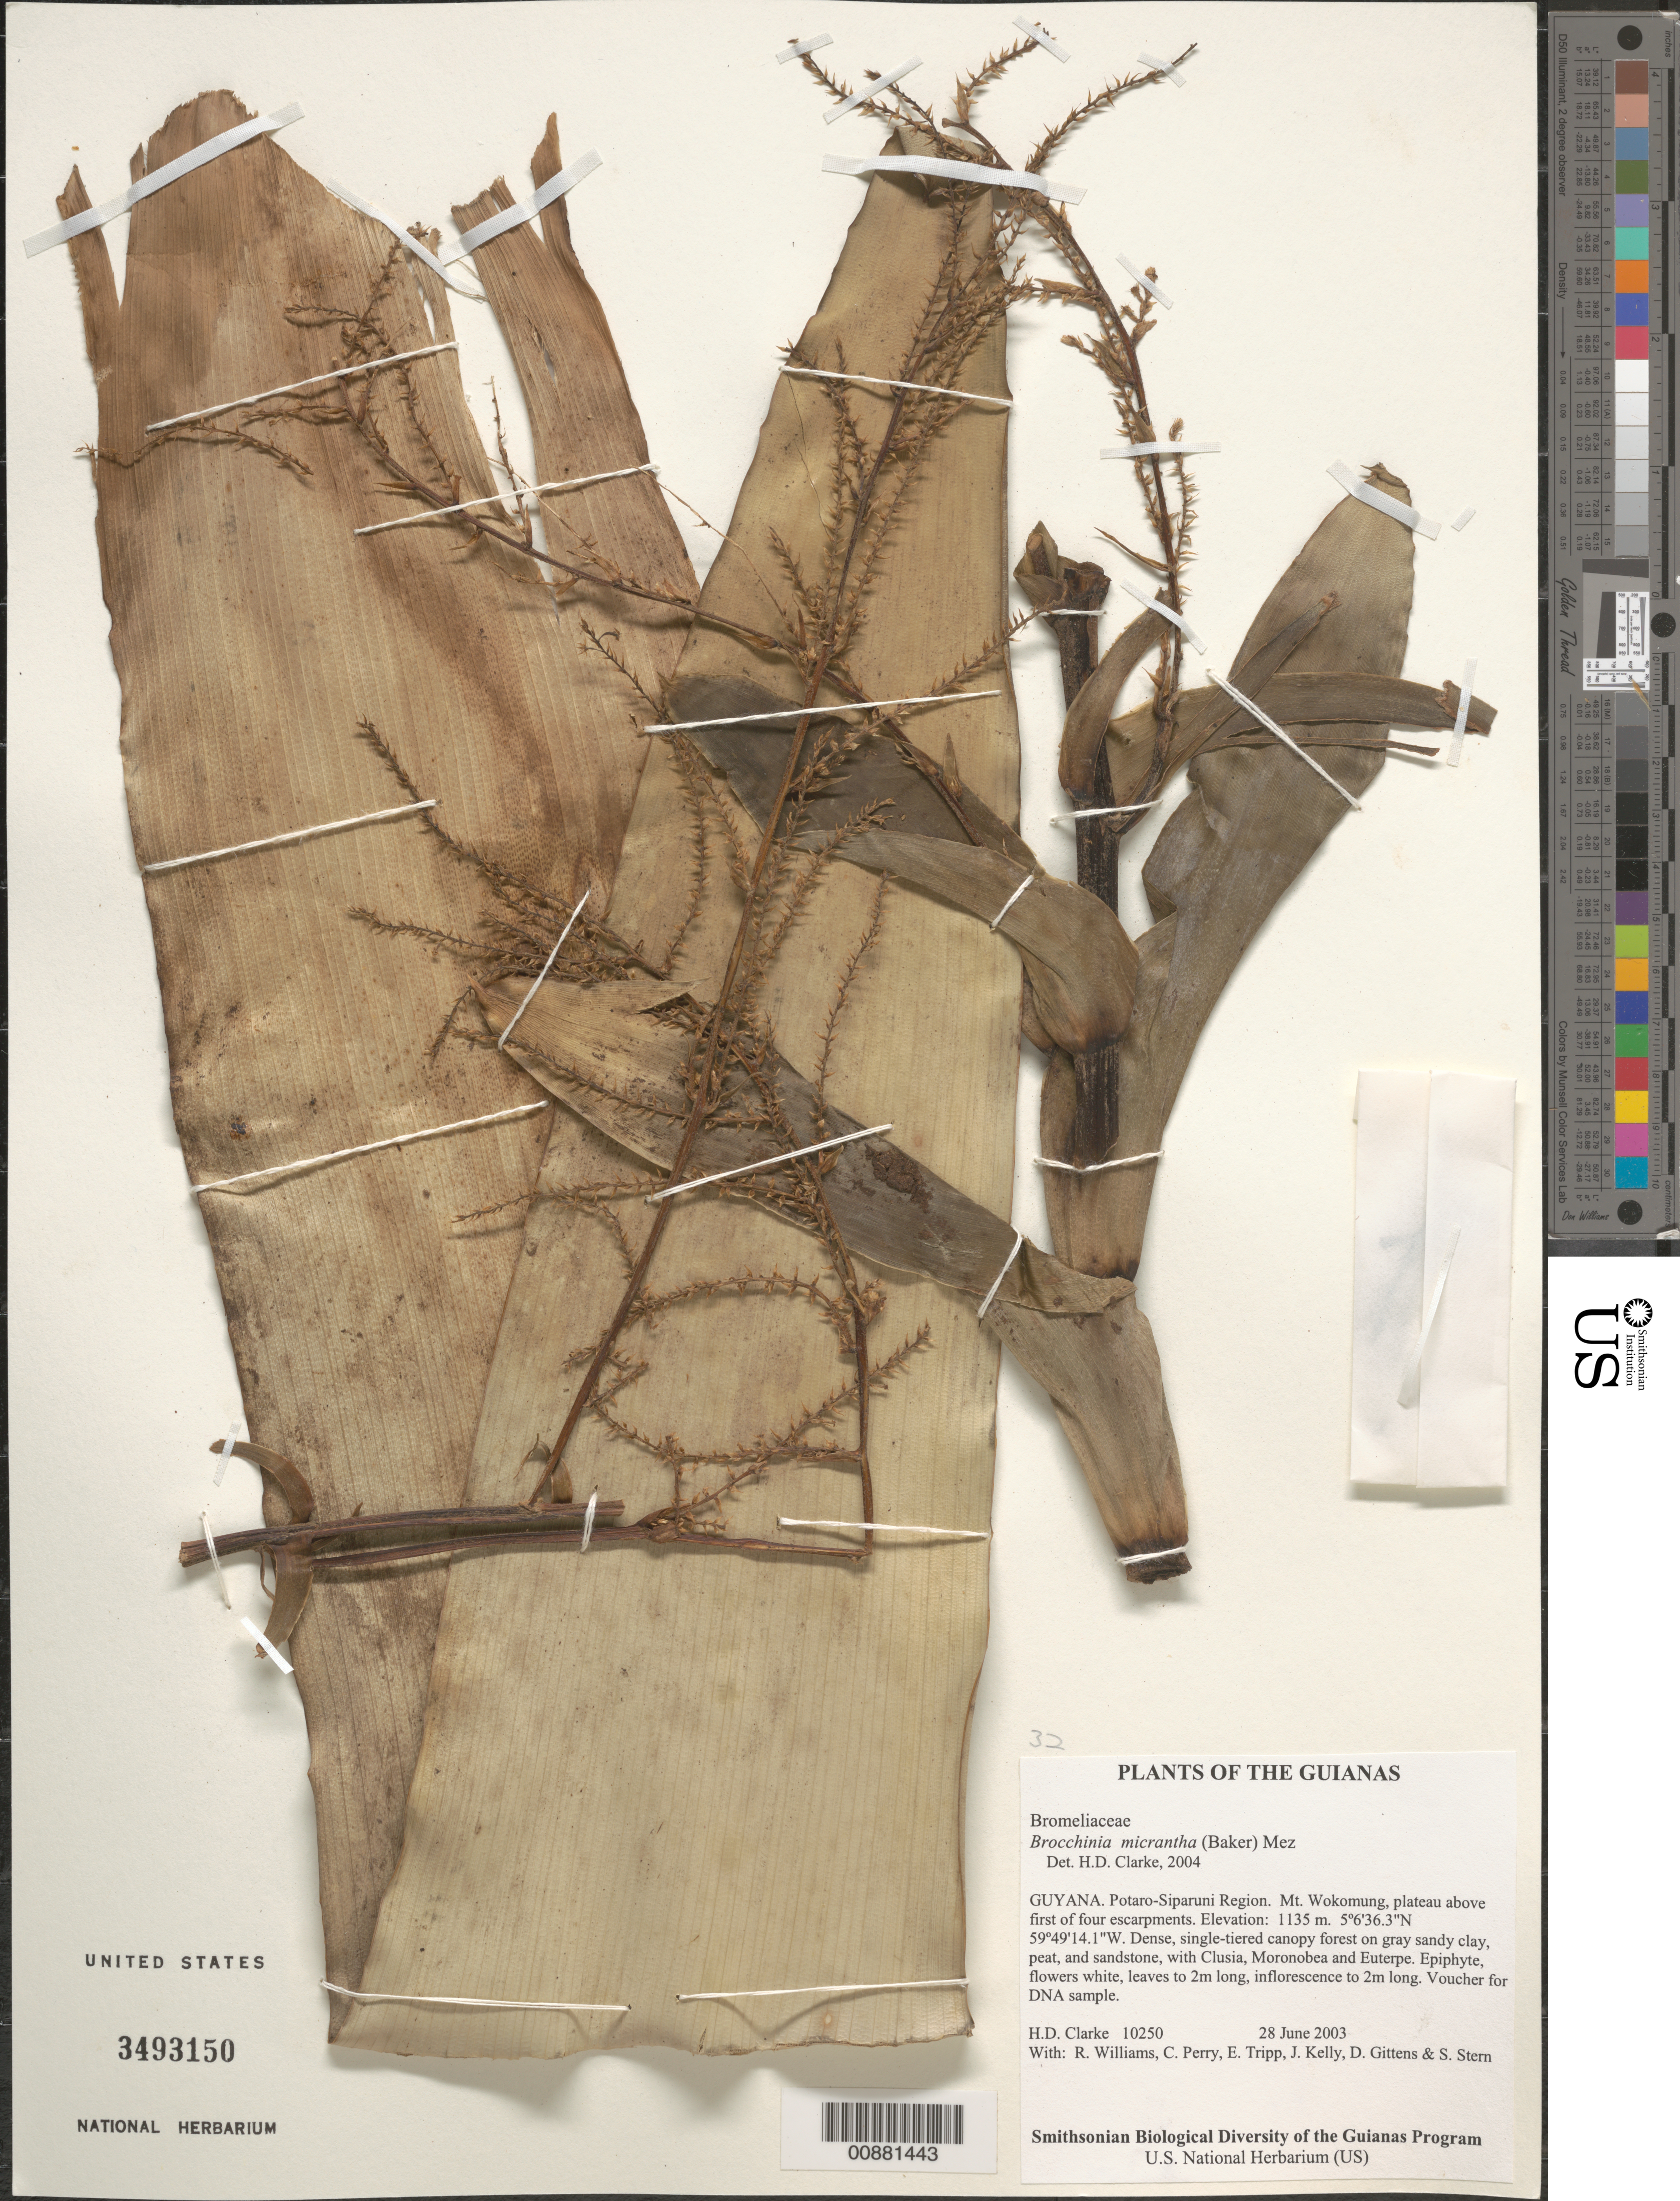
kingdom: Plantae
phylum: Tracheophyta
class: Liliopsida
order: Poales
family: Bromeliaceae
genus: Brocchinia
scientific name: Brocchinia micrantha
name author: (Baker) Mez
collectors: H. D. Clarke, R. Williams, C. Perry, E. Tripp, J. Kelly, D. Gittens & S. R. Stern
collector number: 10250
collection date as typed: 28 June 2003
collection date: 2003-06-28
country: Guyana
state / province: Potaro-Siparuni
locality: Mt. Wokomung, plateau above first of four escarpments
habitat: Dense, single-tiered canopy forest on gray sandy clay, peat, and sandstone, with Clusia, Moronobea and Euterpe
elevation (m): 1135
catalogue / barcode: US 3493150